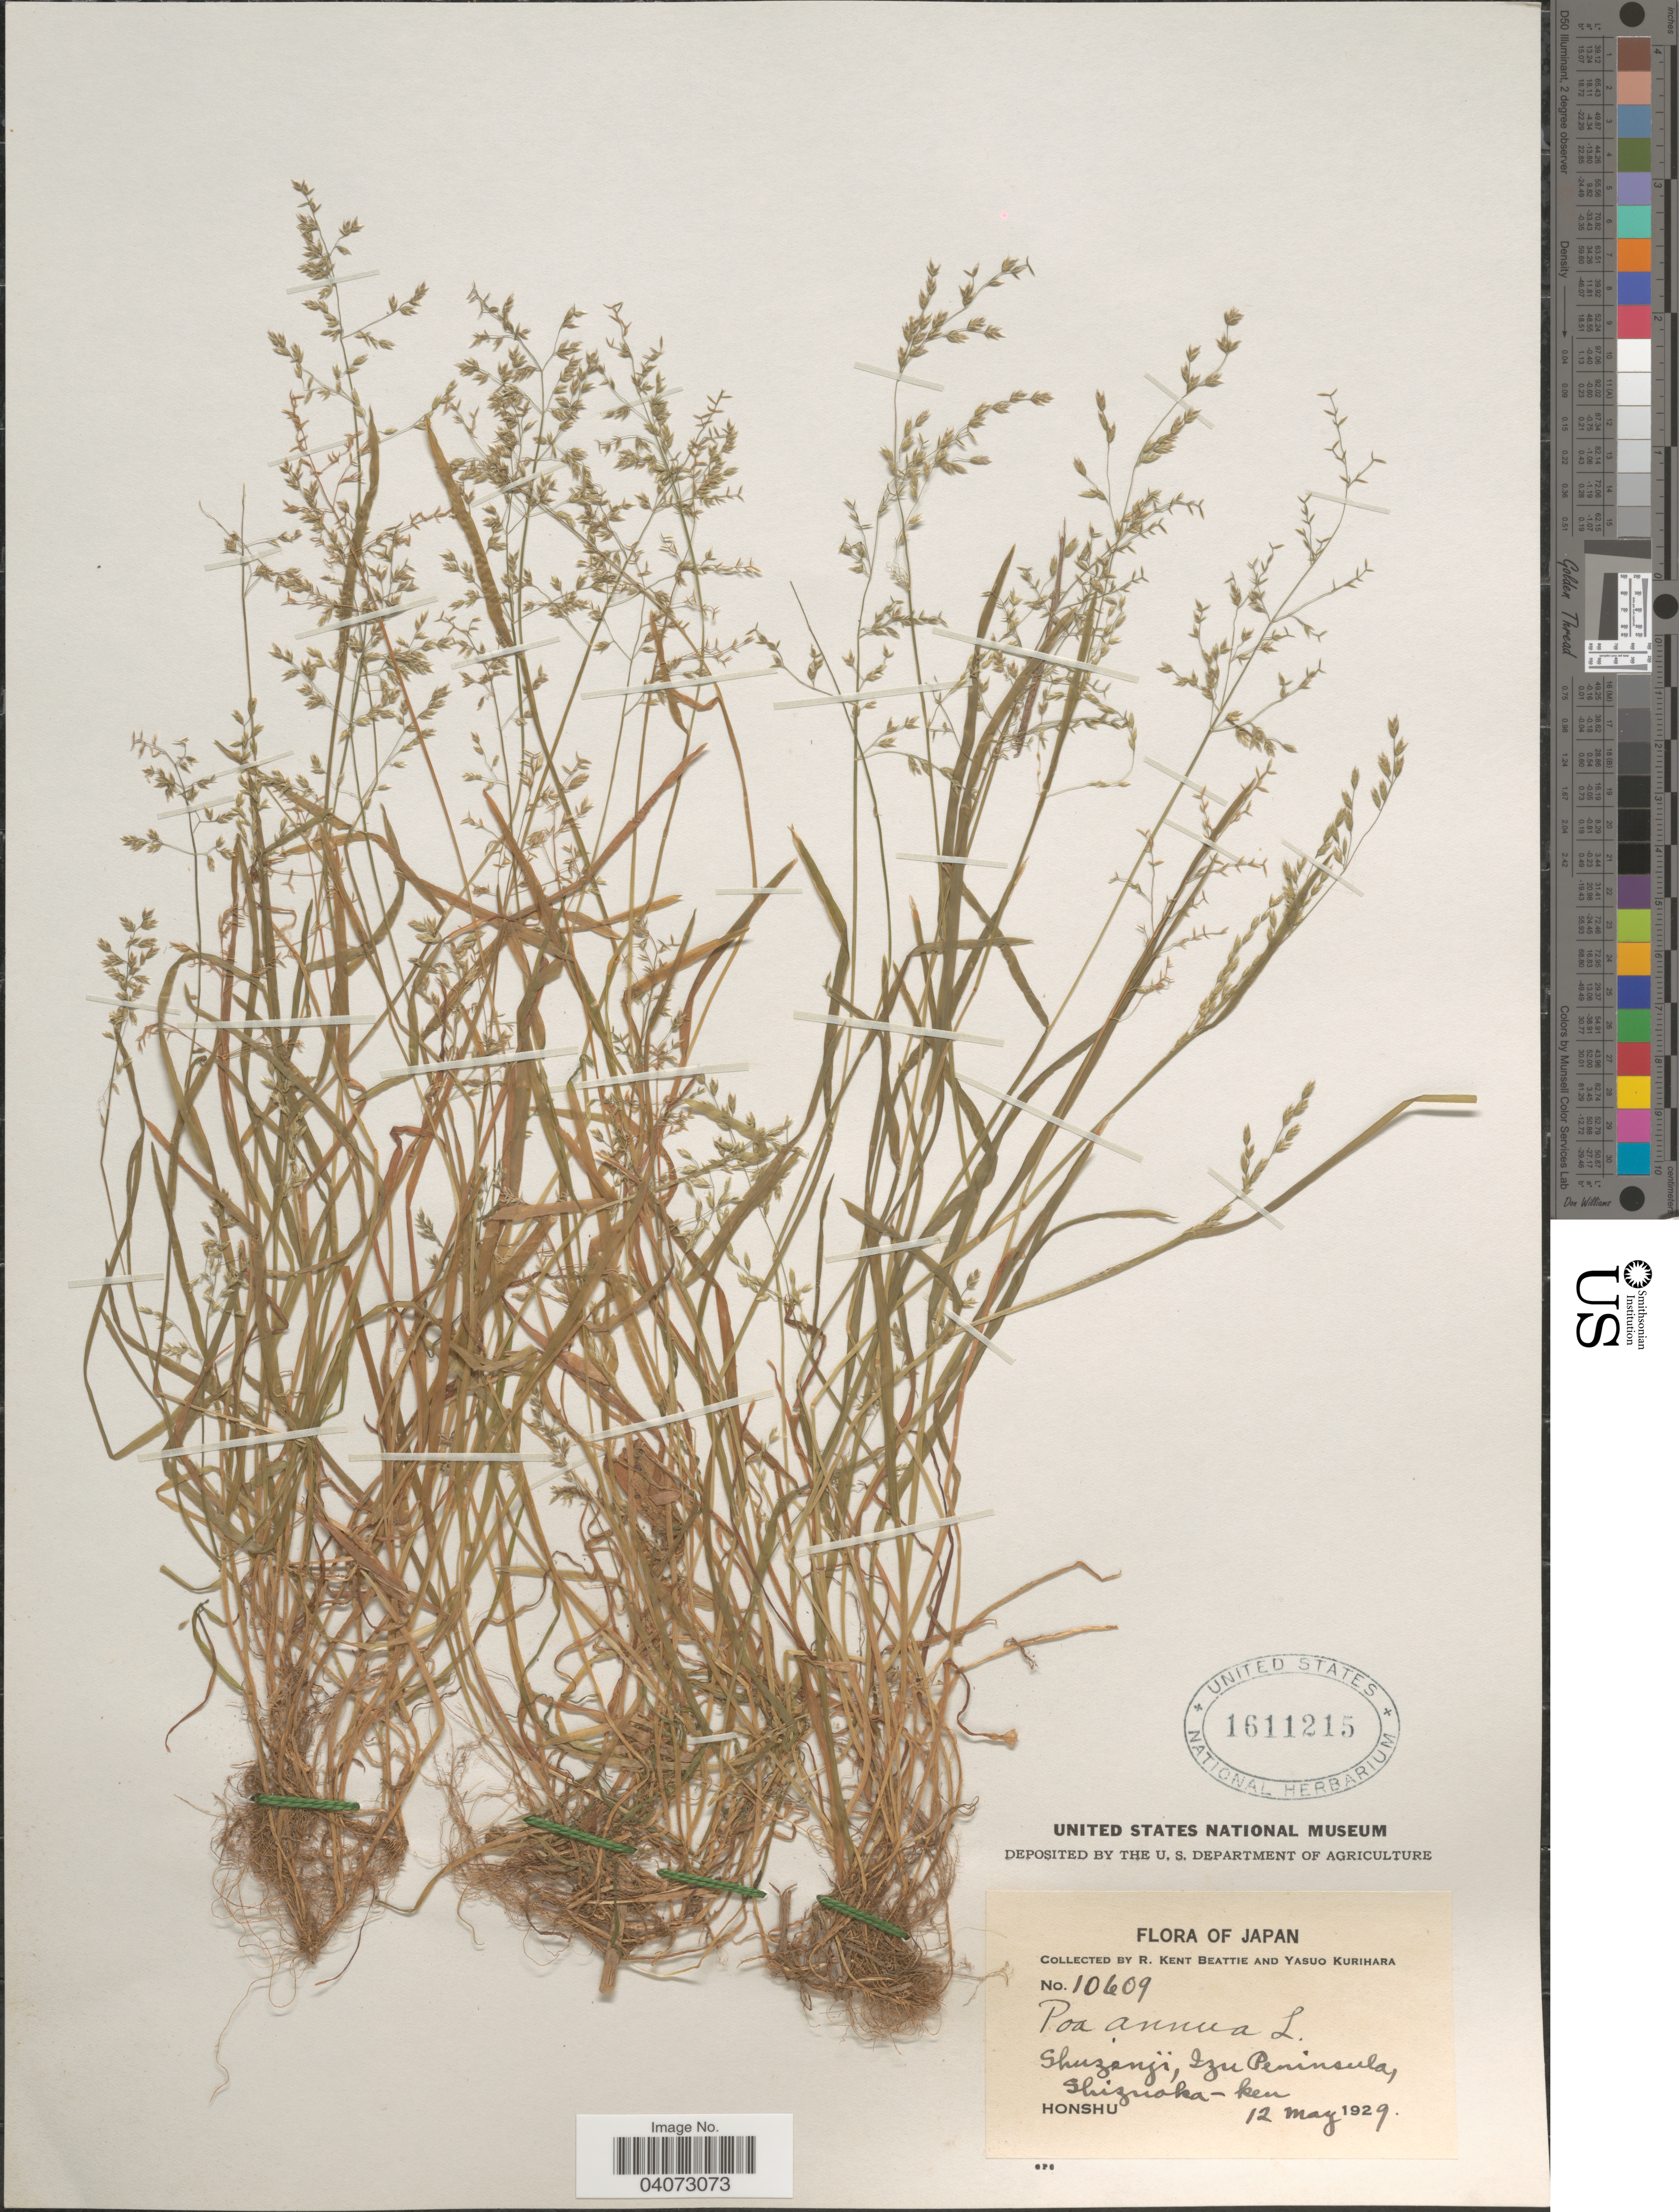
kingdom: Plantae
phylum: Tracheophyta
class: Liliopsida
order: Poales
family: Poaceae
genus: Poa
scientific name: Poa annua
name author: L.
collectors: R. K. Beattie & Y. Kurihara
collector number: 10609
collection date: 1929-05-12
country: Japan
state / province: Sizuoka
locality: Shuzenji, Izu Peninsula, Shizuoka-ken.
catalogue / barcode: US 1611215